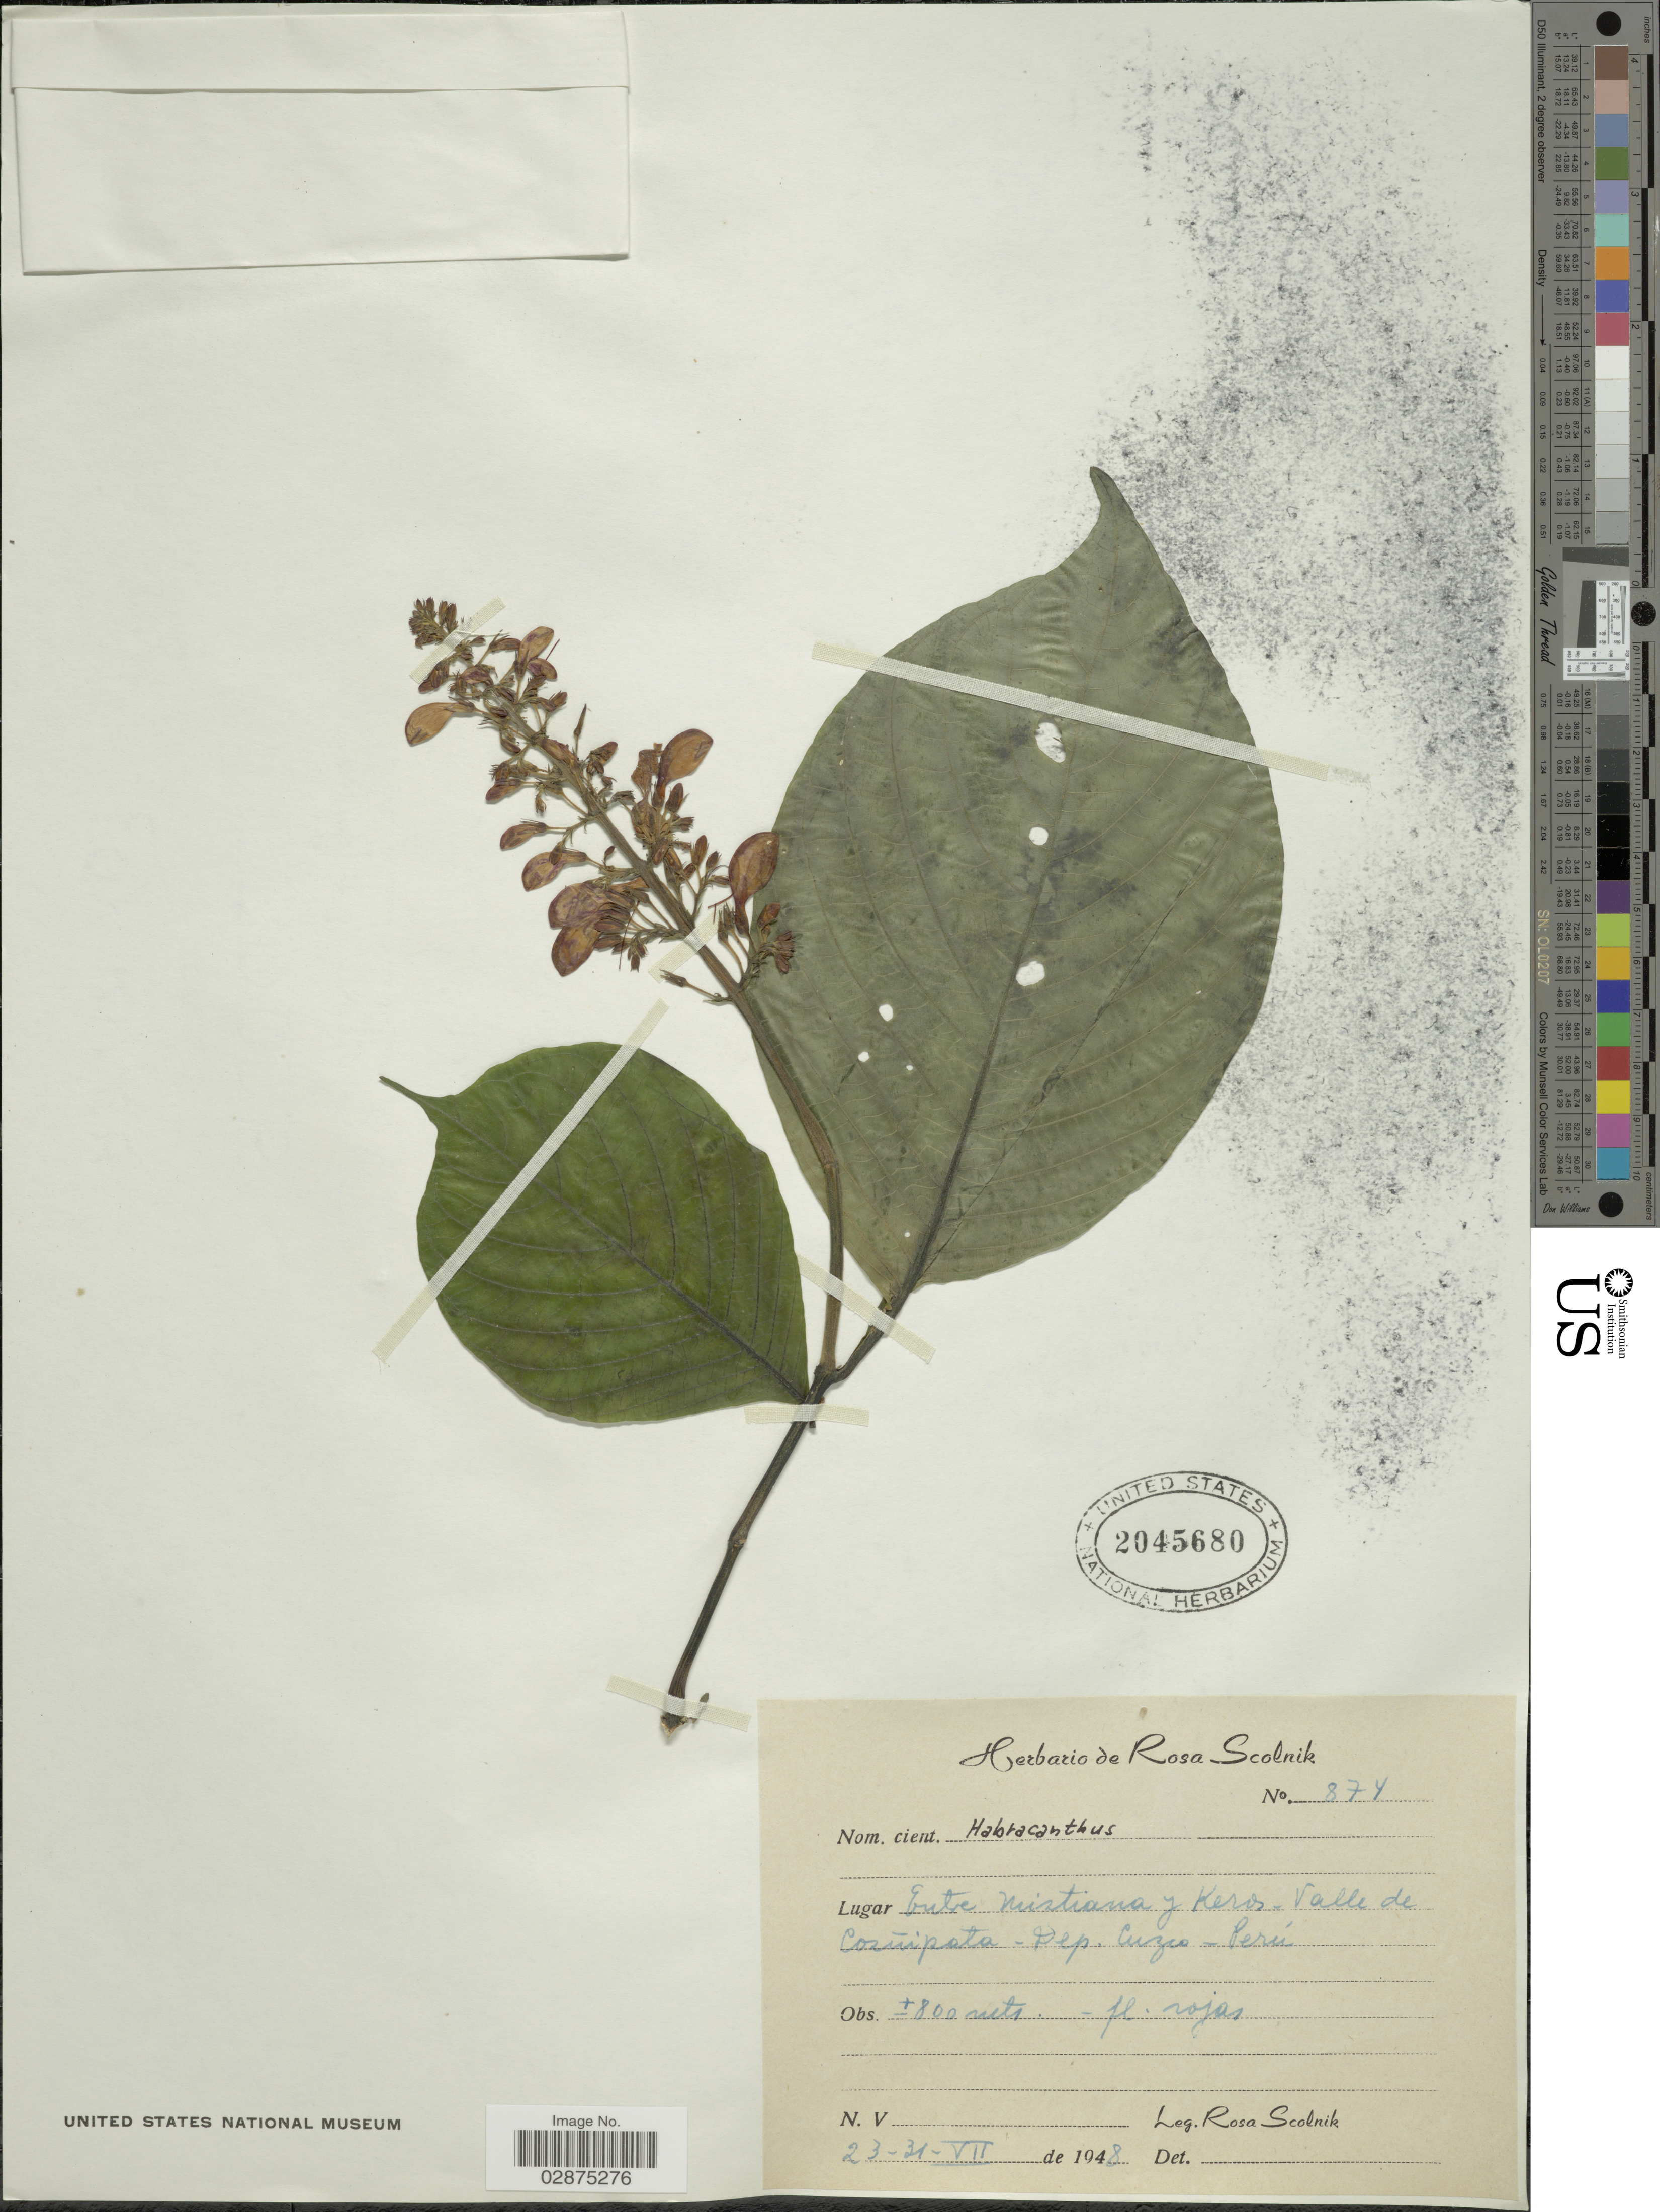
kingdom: Plantae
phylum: Tracheophyta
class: Magnoliopsida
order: Lamiales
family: Acanthaceae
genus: Stenostephanus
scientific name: Stenostephanus longistaminus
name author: (Ruiz & Pav.) V.M. Baum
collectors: R. Scolnik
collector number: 874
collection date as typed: Transcribed d/m/y: 31/7/23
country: Peru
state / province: Cusco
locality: Entre Mistiana y Keros. Valle de Cosñipata - Dep. Cuzco.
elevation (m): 800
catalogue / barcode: US 2045680